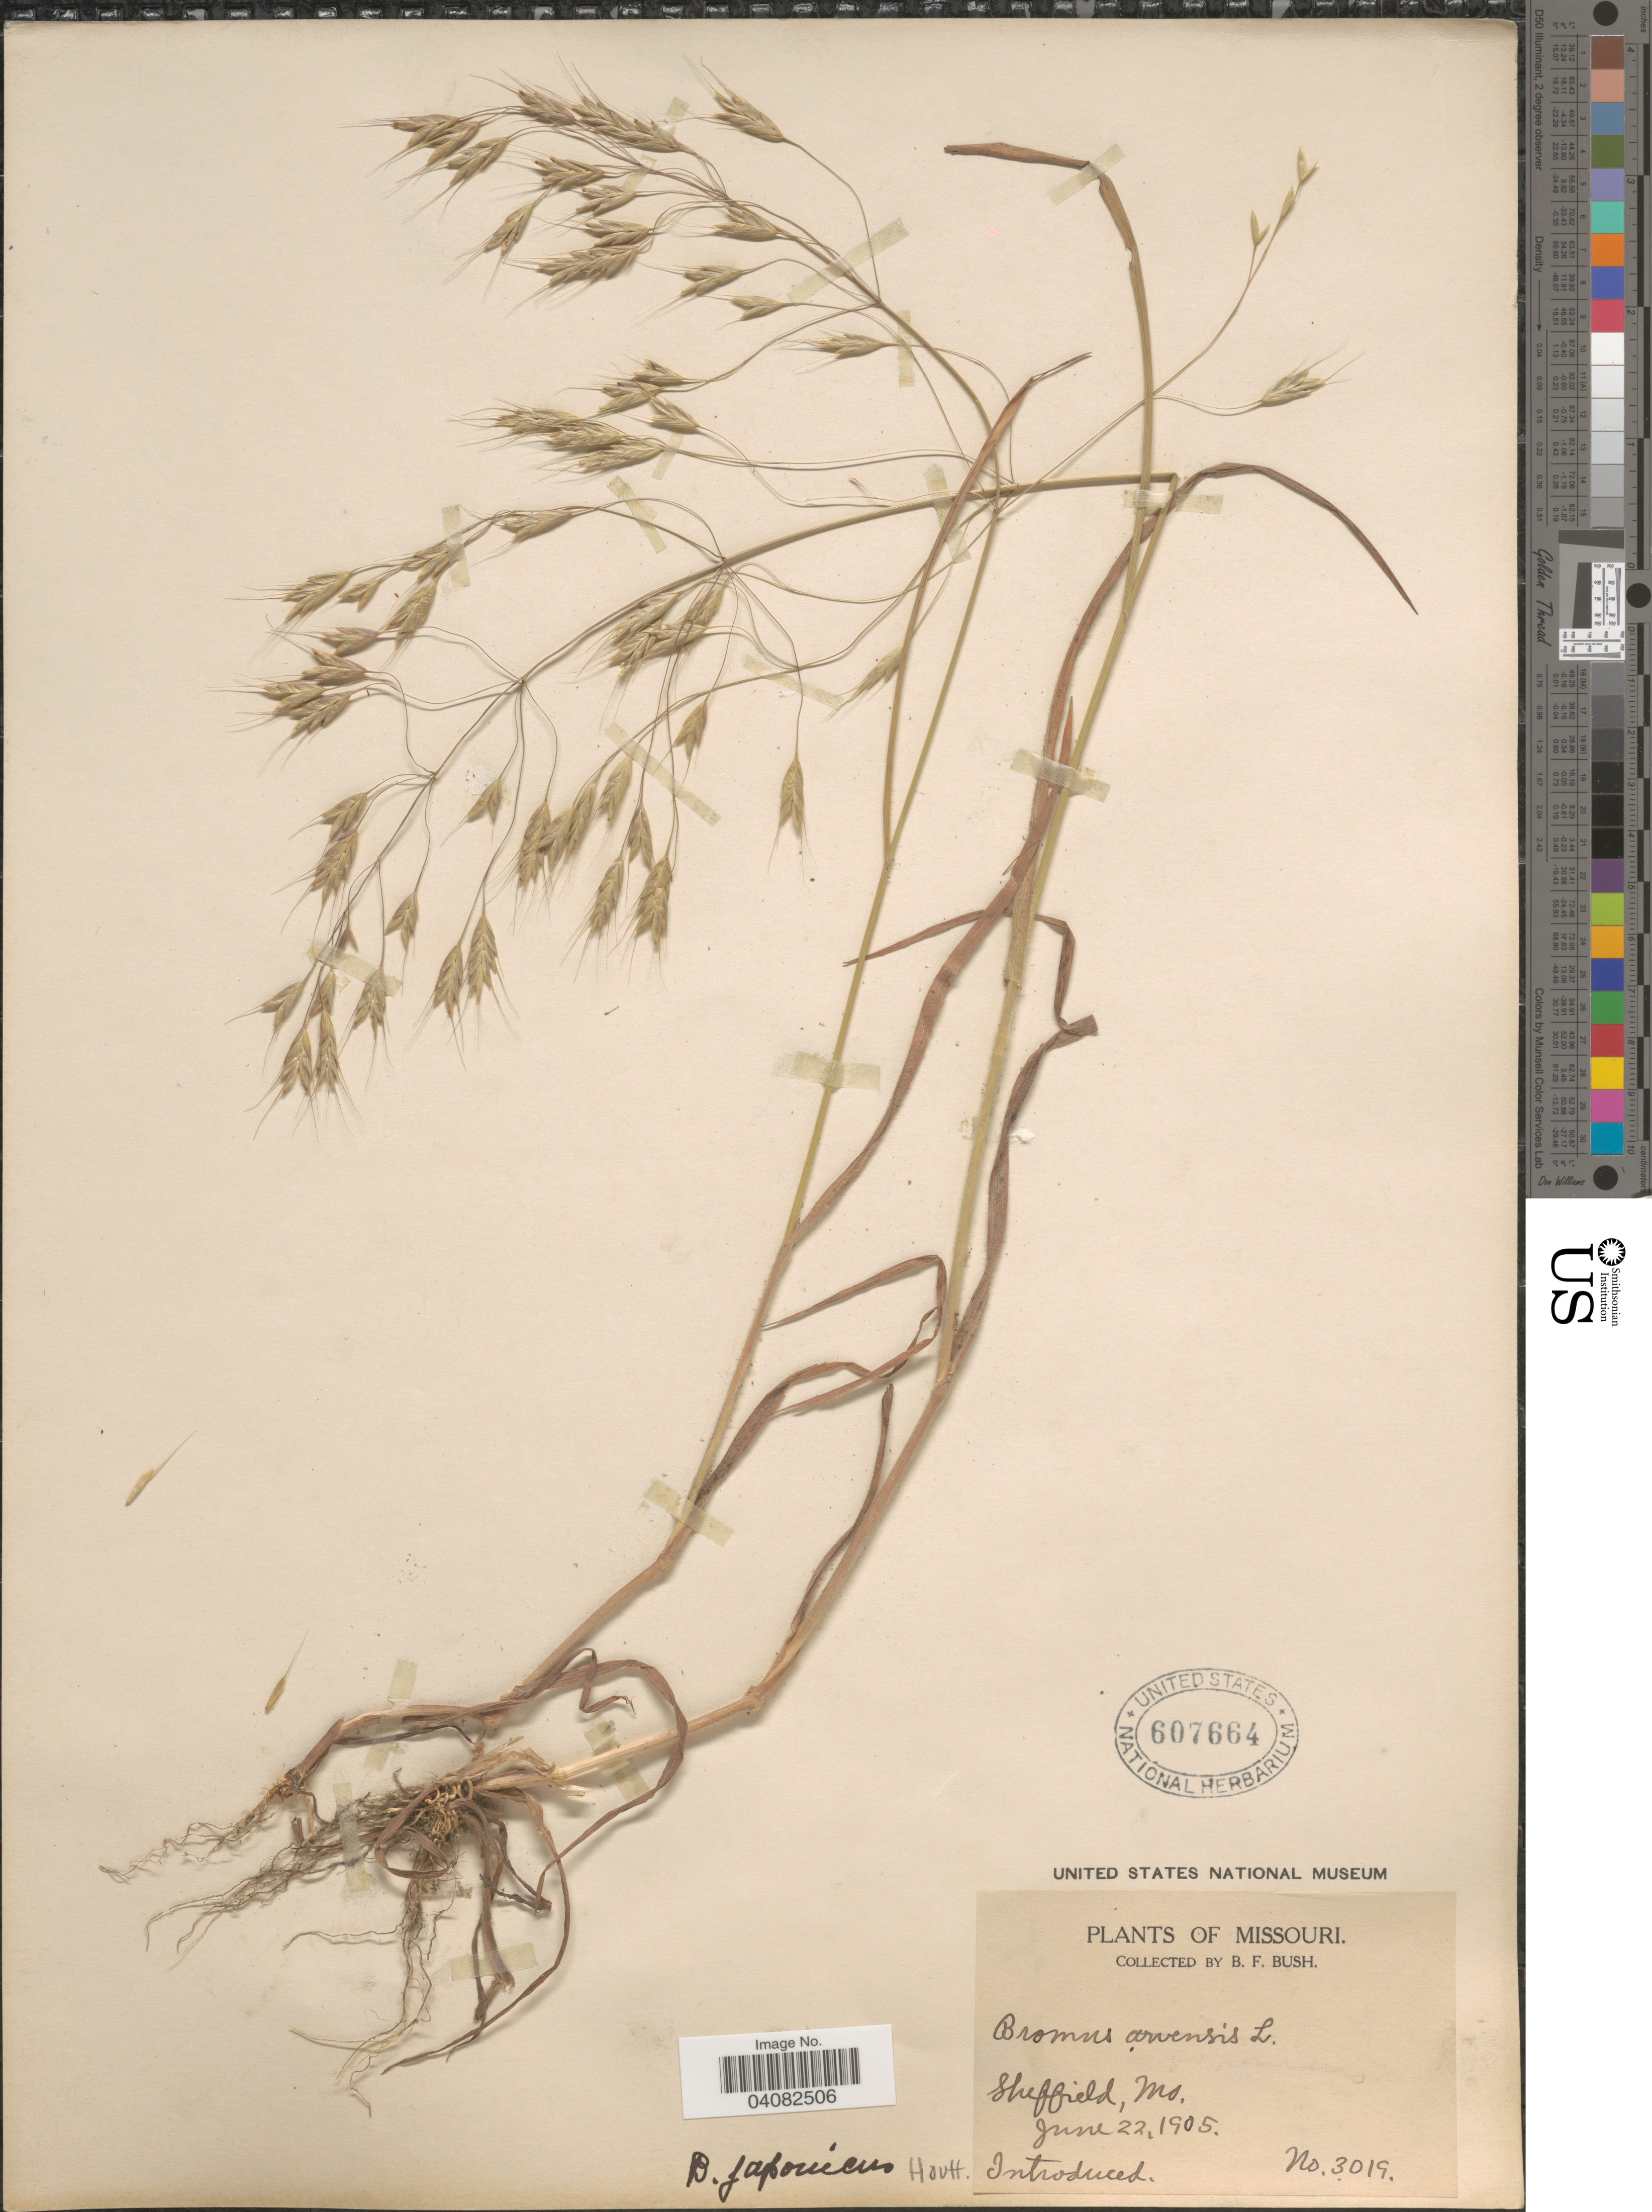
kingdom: Plantae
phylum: Tracheophyta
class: Liliopsida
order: Poales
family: Poaceae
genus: Bromus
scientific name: Bromus intermedius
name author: Gussone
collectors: B. F. Bush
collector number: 3019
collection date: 1905-06-22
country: United States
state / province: Missouri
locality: Sheffield.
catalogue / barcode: US 607664